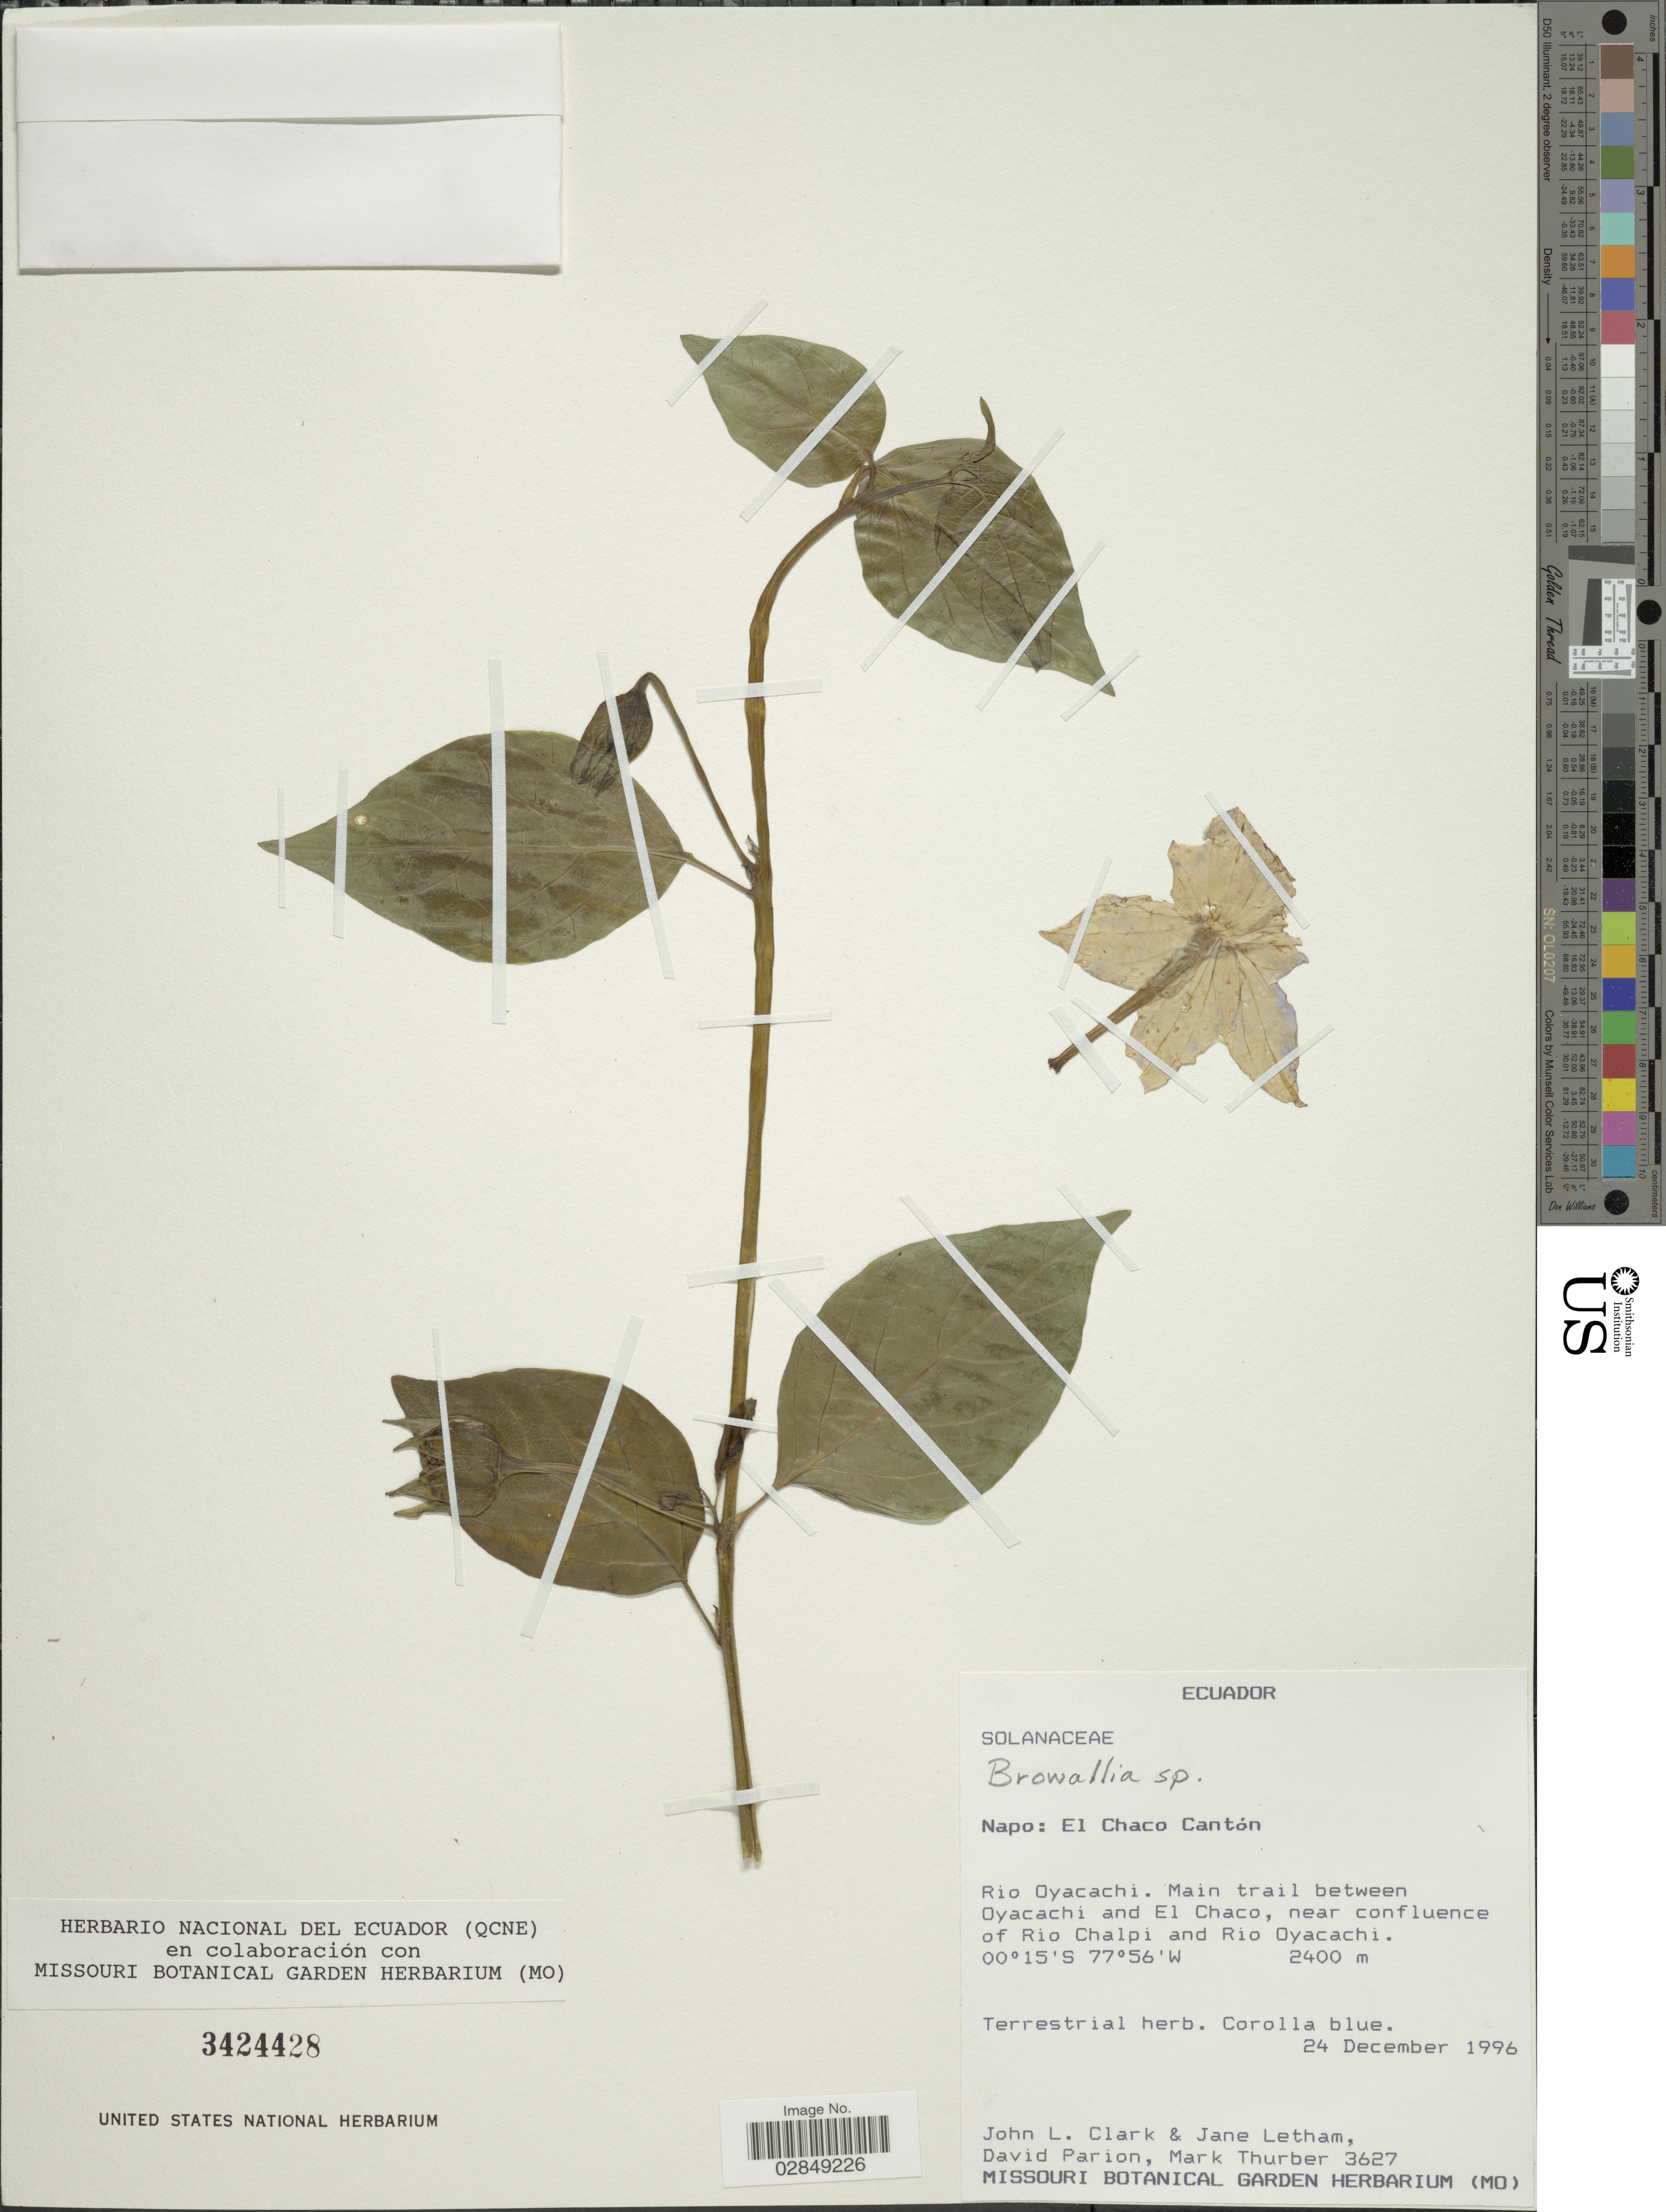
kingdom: Plantae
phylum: Tracheophyta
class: Magnoliopsida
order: Solanales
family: Solanaceae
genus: Browallia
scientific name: Browallia sp.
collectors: J. L. Clark, J. Letham, D. Parion & M. Thurber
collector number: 3627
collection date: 1996-12-24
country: Ecuador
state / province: Napo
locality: El Chaco Cantón. Rio Oyacachi. Main trail between Oyacachi and El Chaco, near confluence of Rio Chalpi and Rio Oyacachi.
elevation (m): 2400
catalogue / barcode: US 3424428